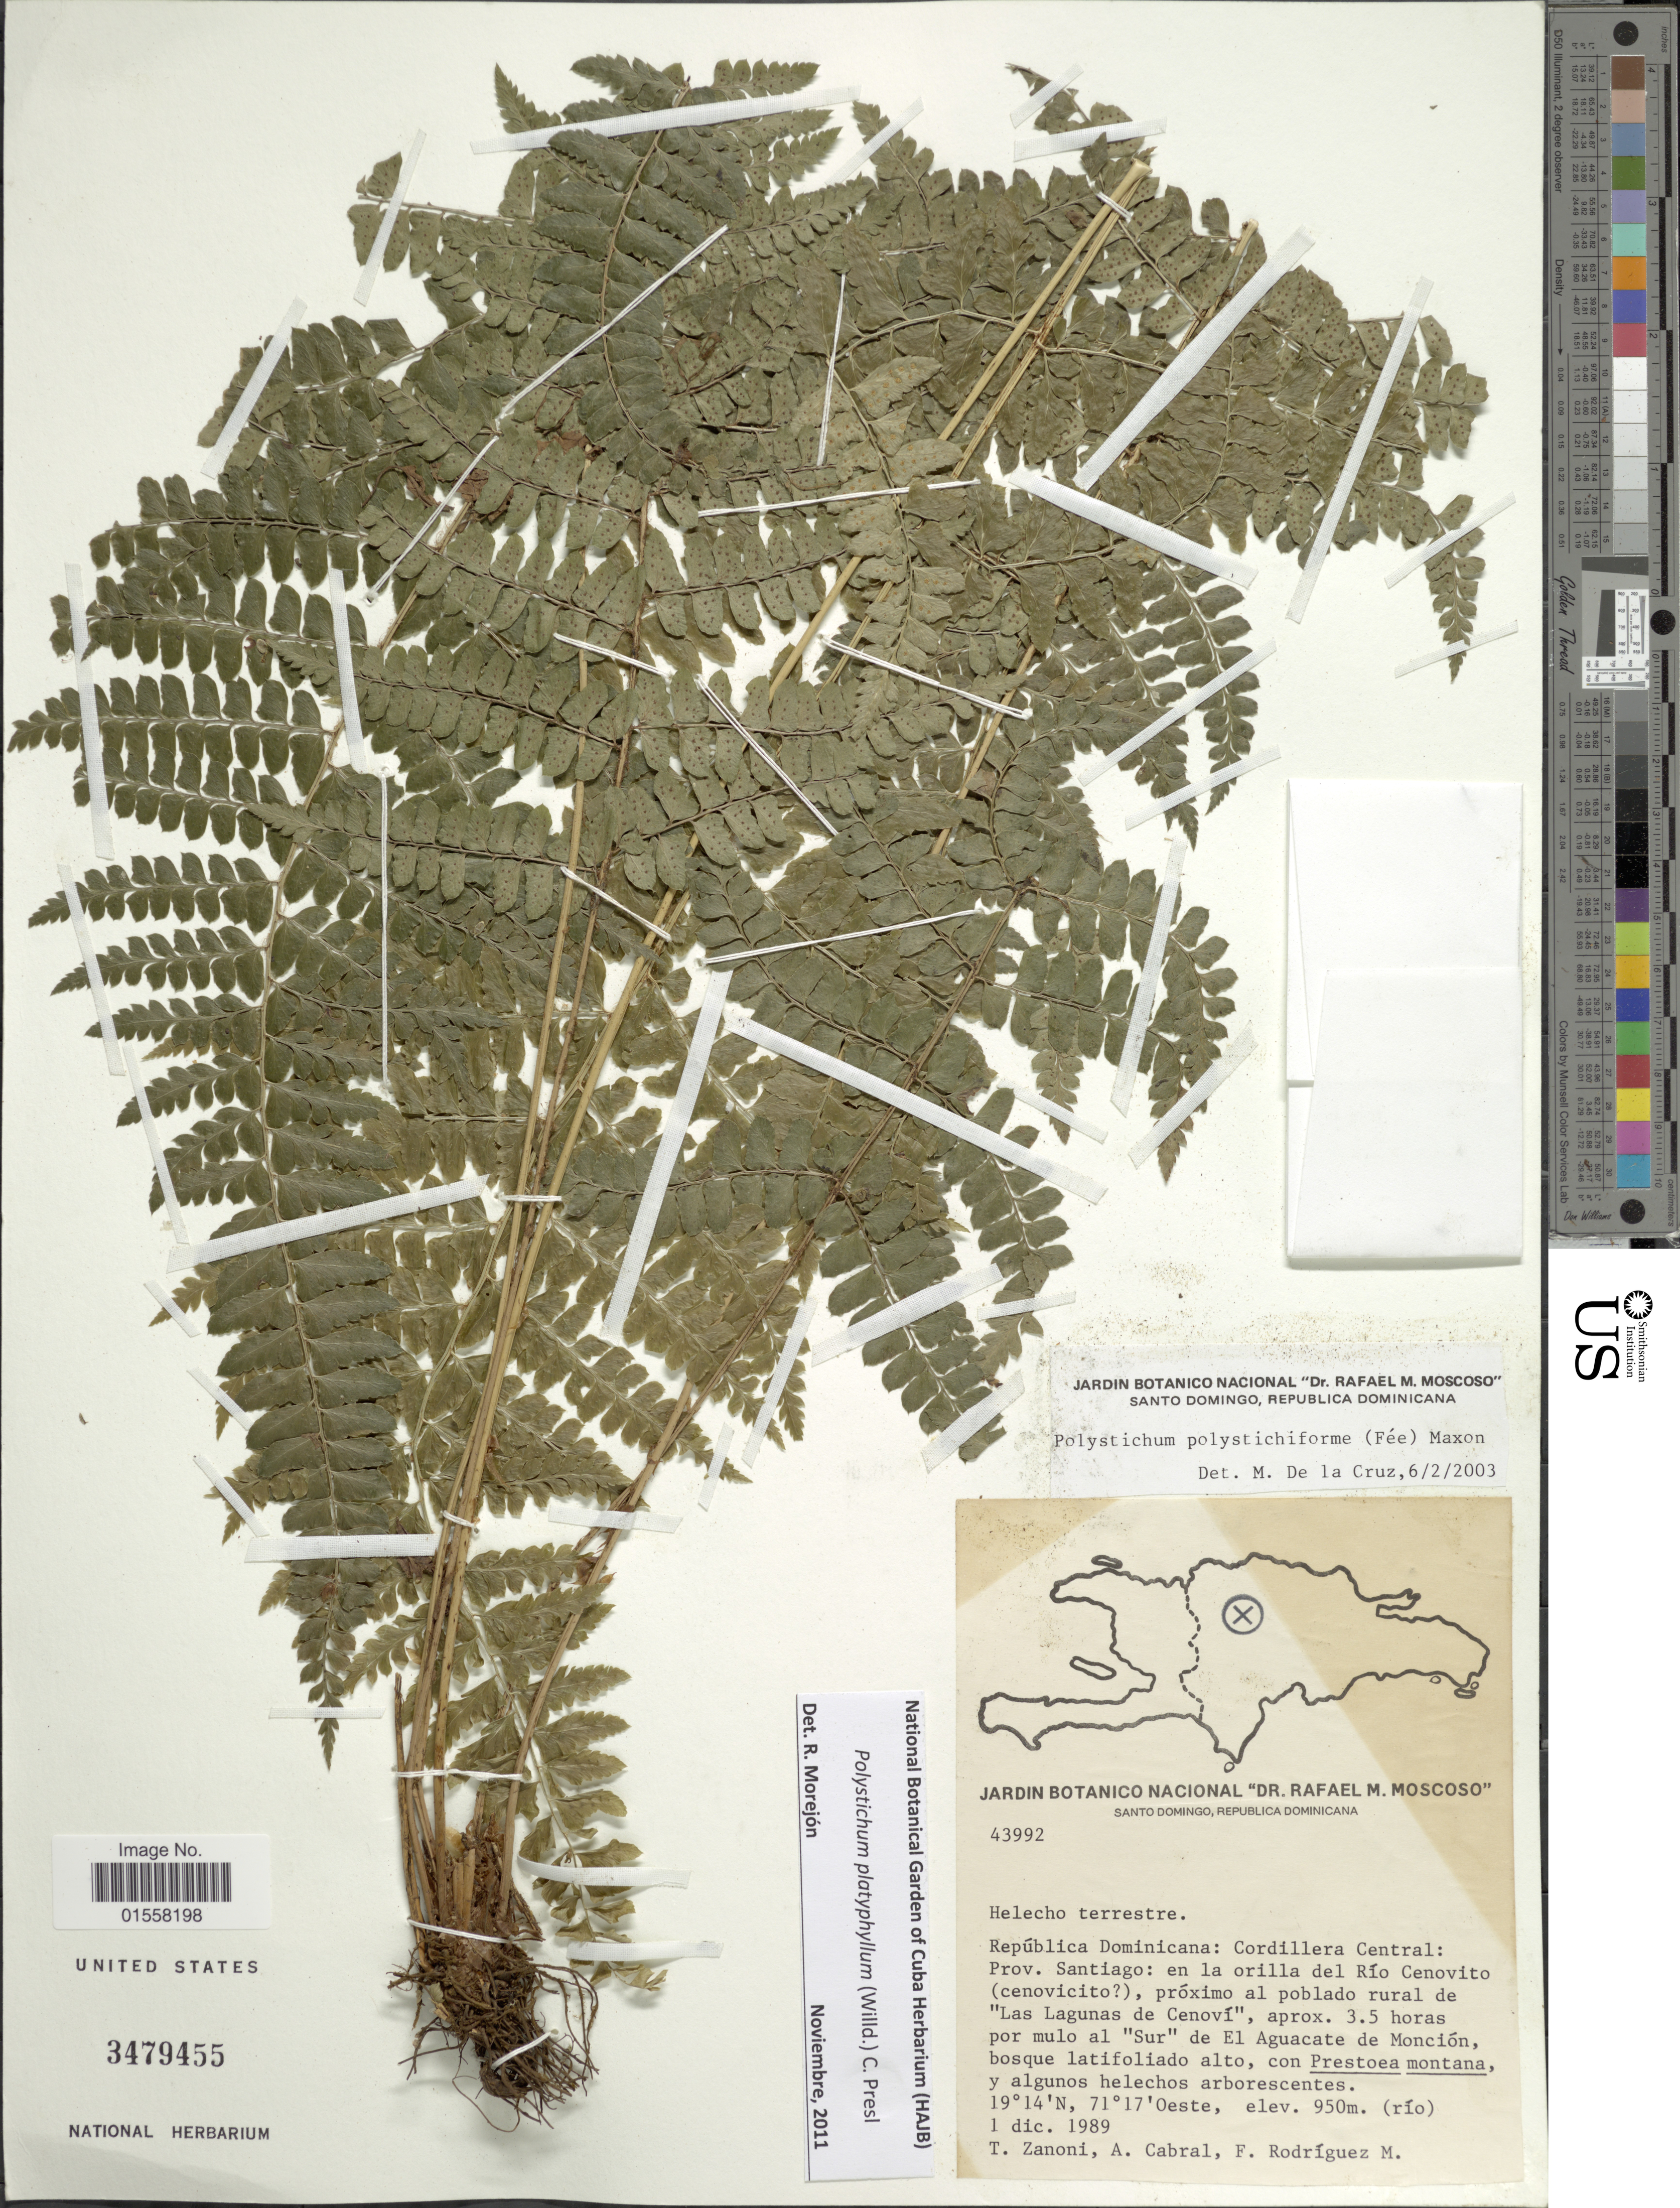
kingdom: Plantae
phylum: Tracheophyta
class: Polypodiopsida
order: Polypodiales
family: Dryopteridaceae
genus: Polystichum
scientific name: Polystichum platyphyllum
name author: (Willd.) C. Presl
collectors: T. A. Zanoni, A. Cabral & F. Rodriguez M.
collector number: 43992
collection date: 1989-12-01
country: Dominican Republic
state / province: Santiago Rodríguez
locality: Republica Dominicana: Cordillera Central: Prov. Santiago:proximo al poblado rural de "Las Lagunas de Cenovi", aprox. 3.5 horas por mulo al "Sur"de El Aguacate de Moncion.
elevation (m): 950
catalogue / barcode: US 3479455